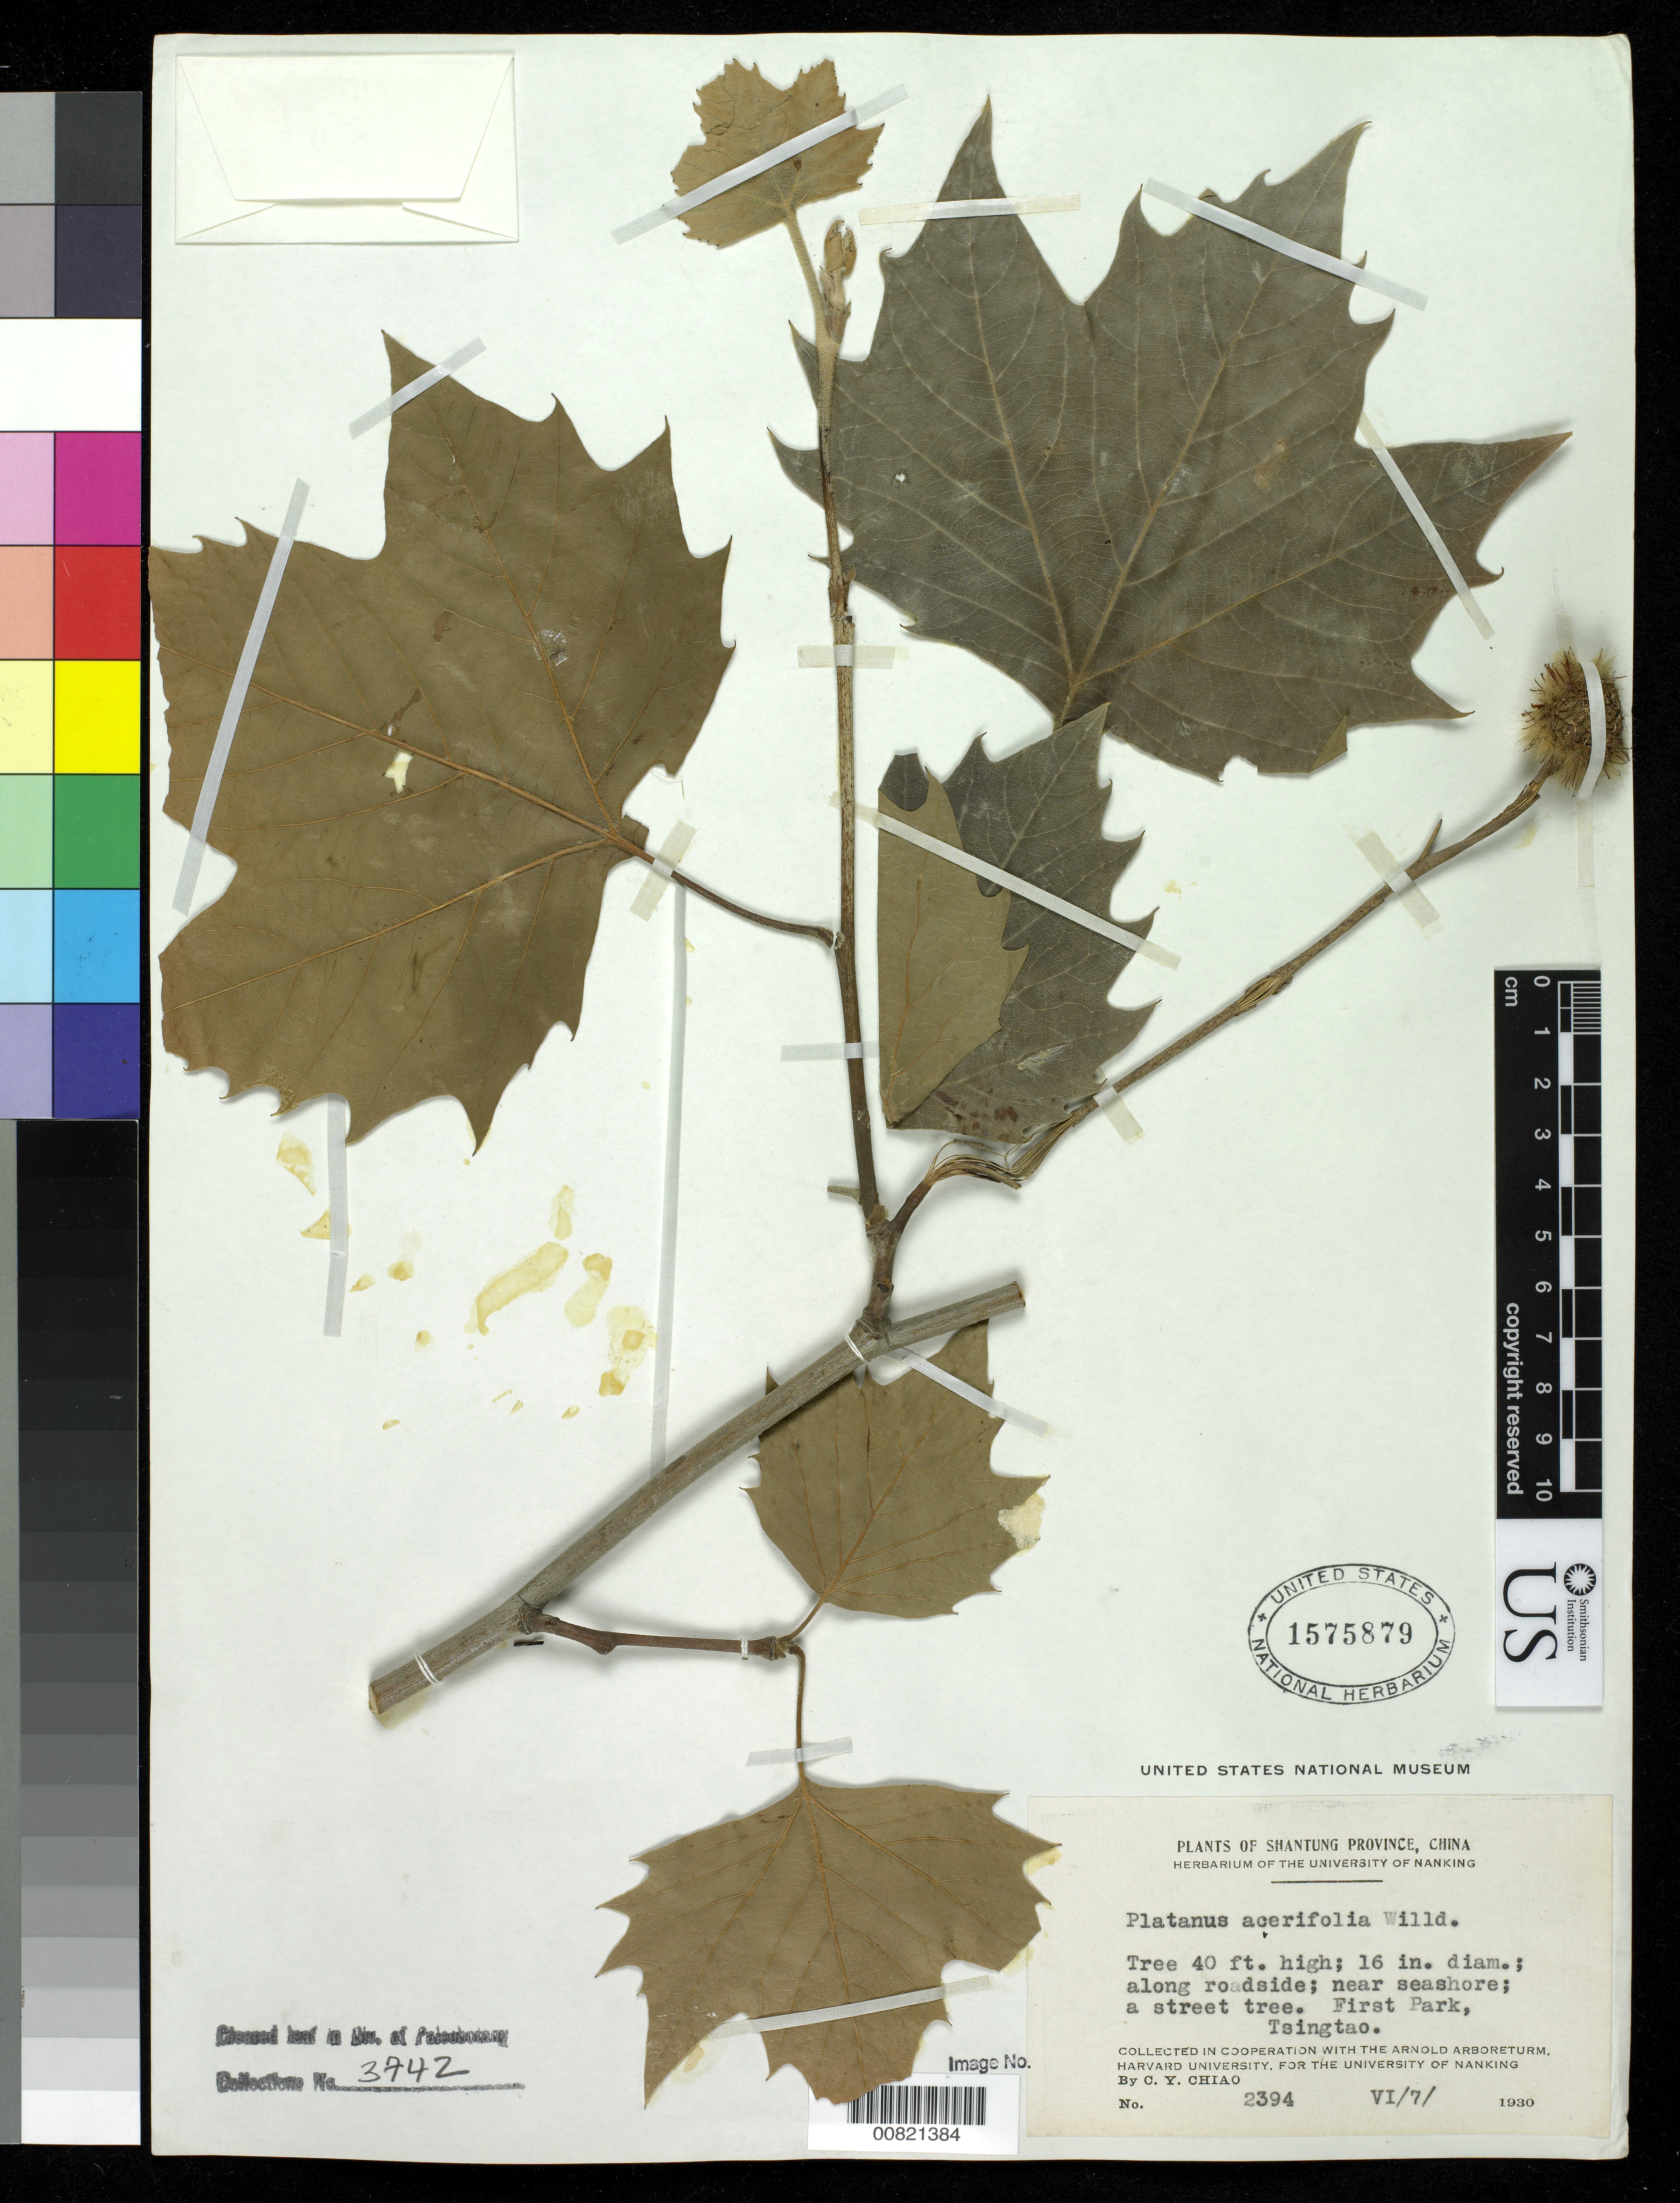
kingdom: Plantae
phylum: Tracheophyta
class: Magnoliopsida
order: Proteales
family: Platanaceae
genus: Platanus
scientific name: Platanus x acerifolia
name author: (Aiton) Willd.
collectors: C. Y. Chiao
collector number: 2394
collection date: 1930-06-07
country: China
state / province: Shandong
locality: First Park, Tsingtao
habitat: Along roadside; near seashore; a street tree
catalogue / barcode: US 1575879